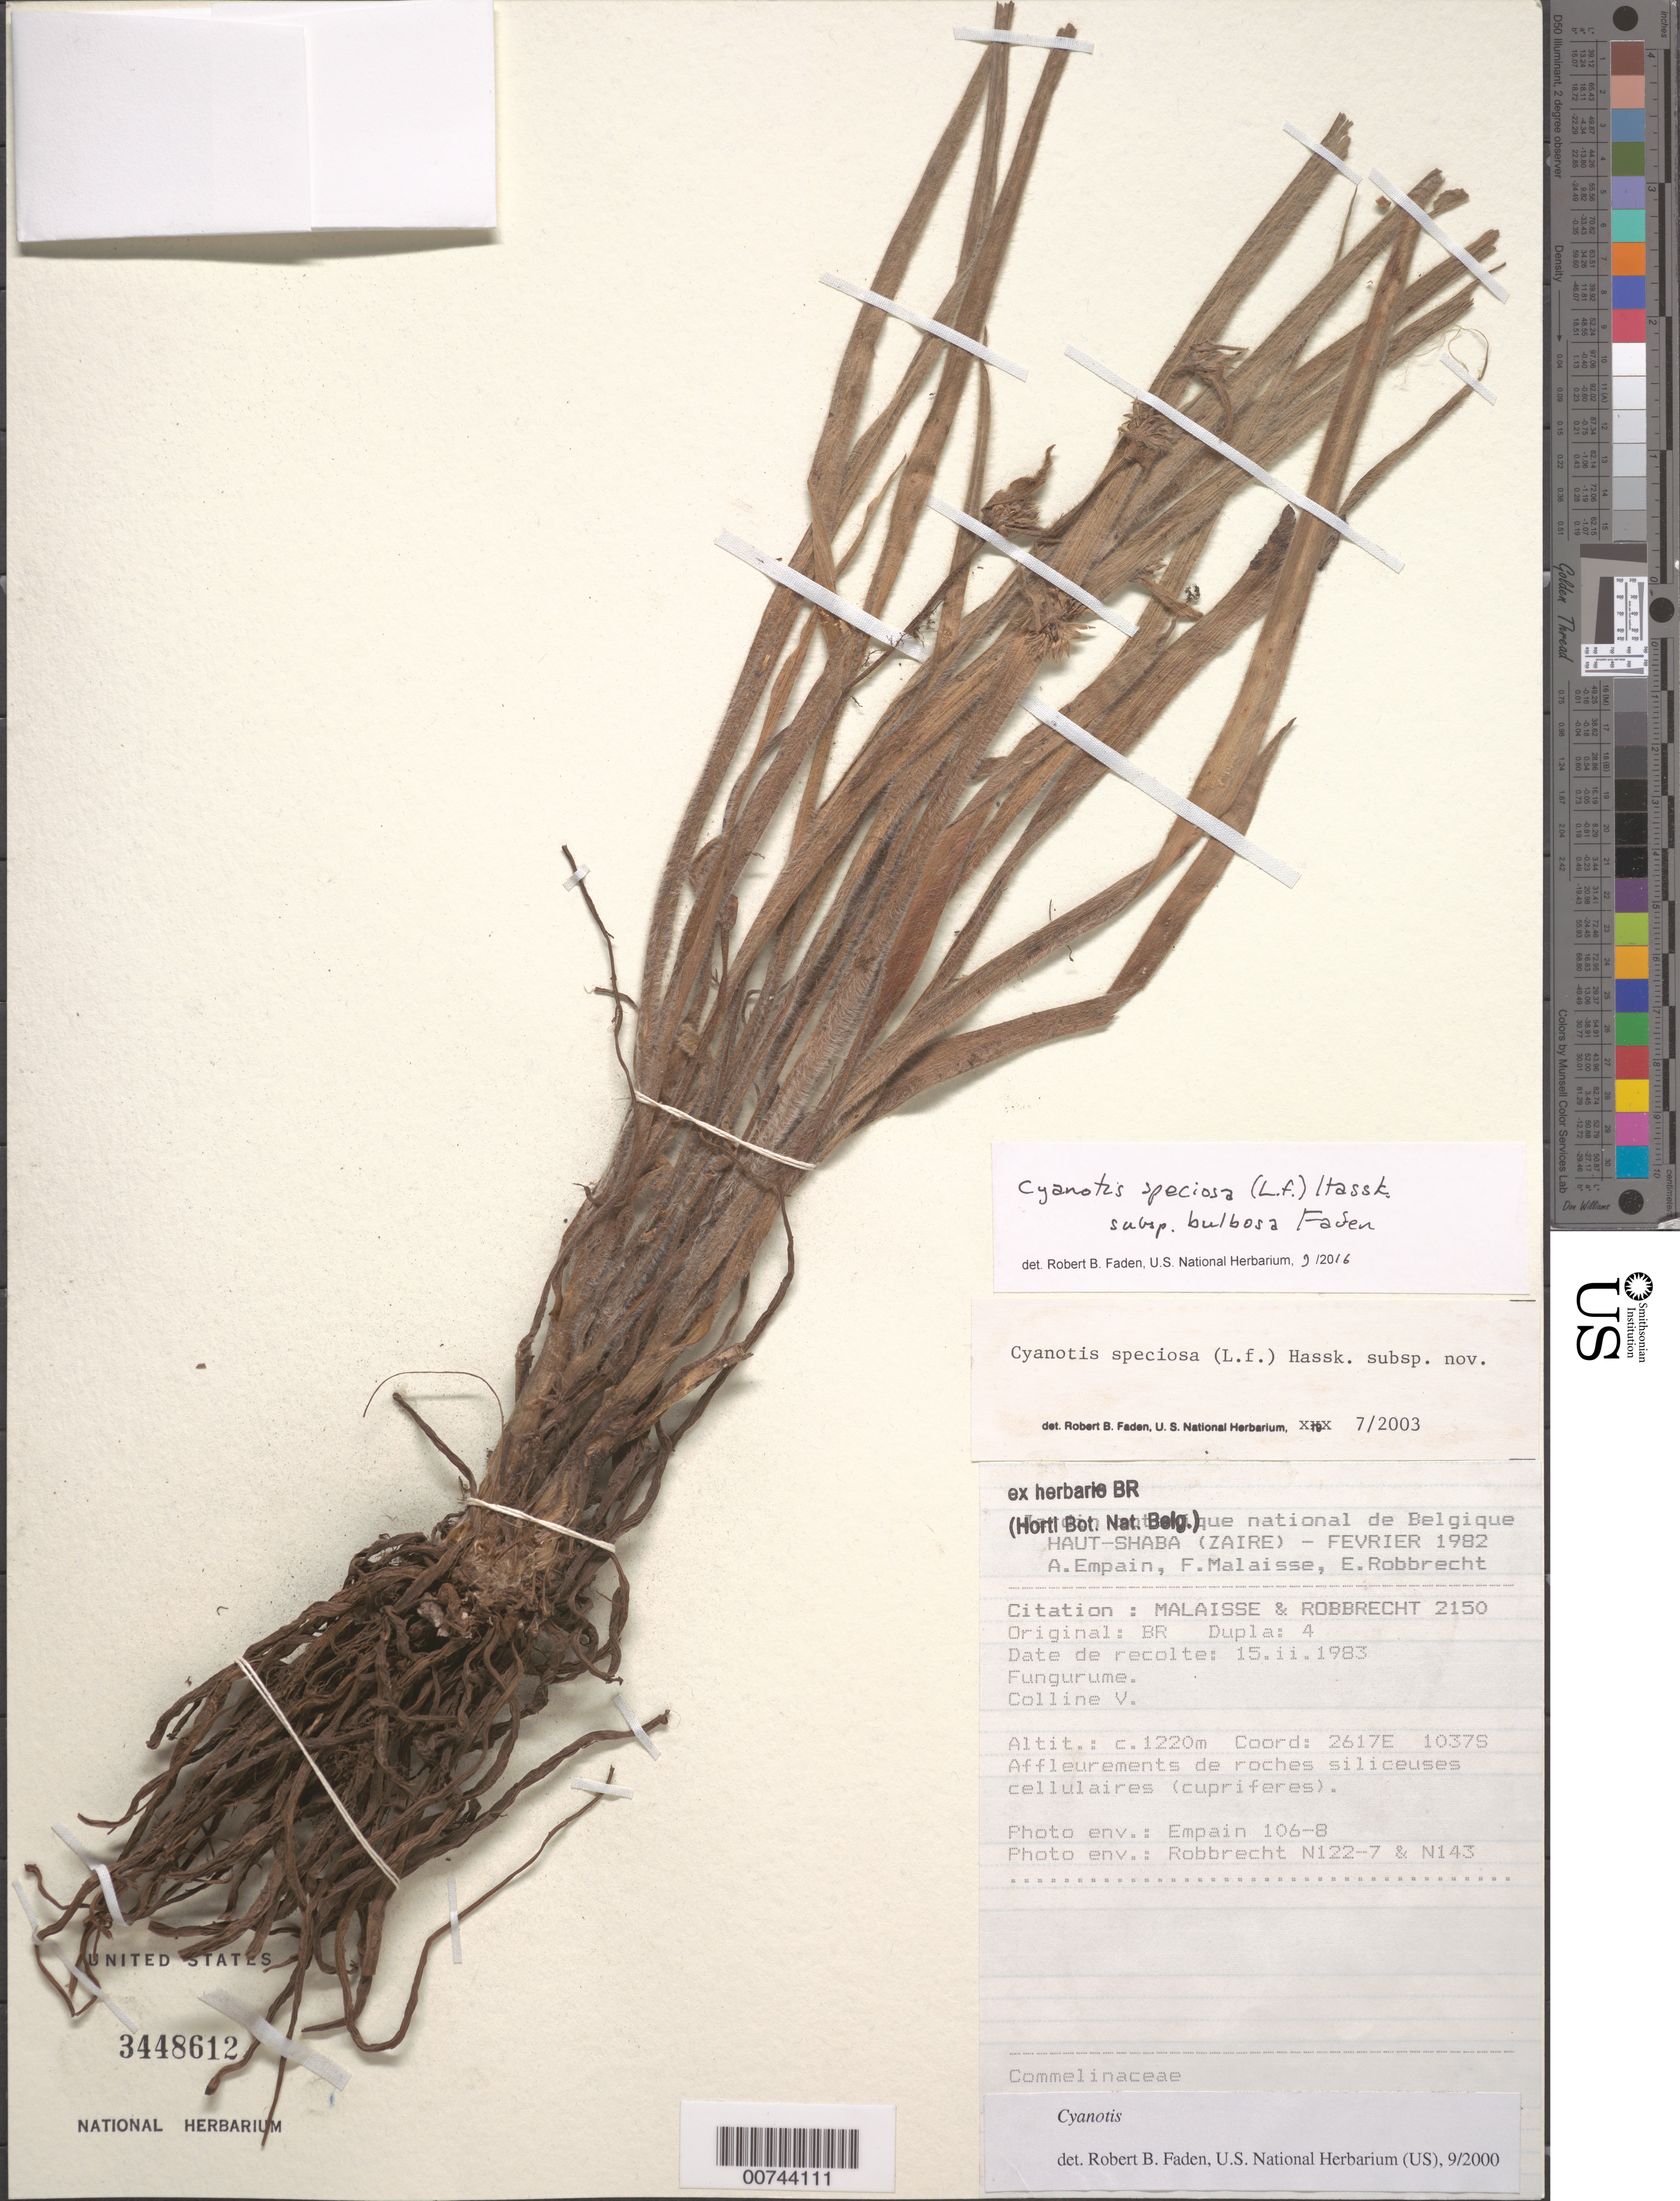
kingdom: Plantae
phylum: Tracheophyta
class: Liliopsida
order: Commelinales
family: Commelinaceae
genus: Cyanotis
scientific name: Cyanotis speciosa subsp. bulbosa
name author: Faden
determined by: Faden, Robert B., (US), Smithsonian Institution - National Museum of Natural History (UNITED STATES)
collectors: F. Malaisse & E. Robbrecht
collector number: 2150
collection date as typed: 15 Feb 1983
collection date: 1983-02-15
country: Congo, Democratic Republic of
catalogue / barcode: US 3448612